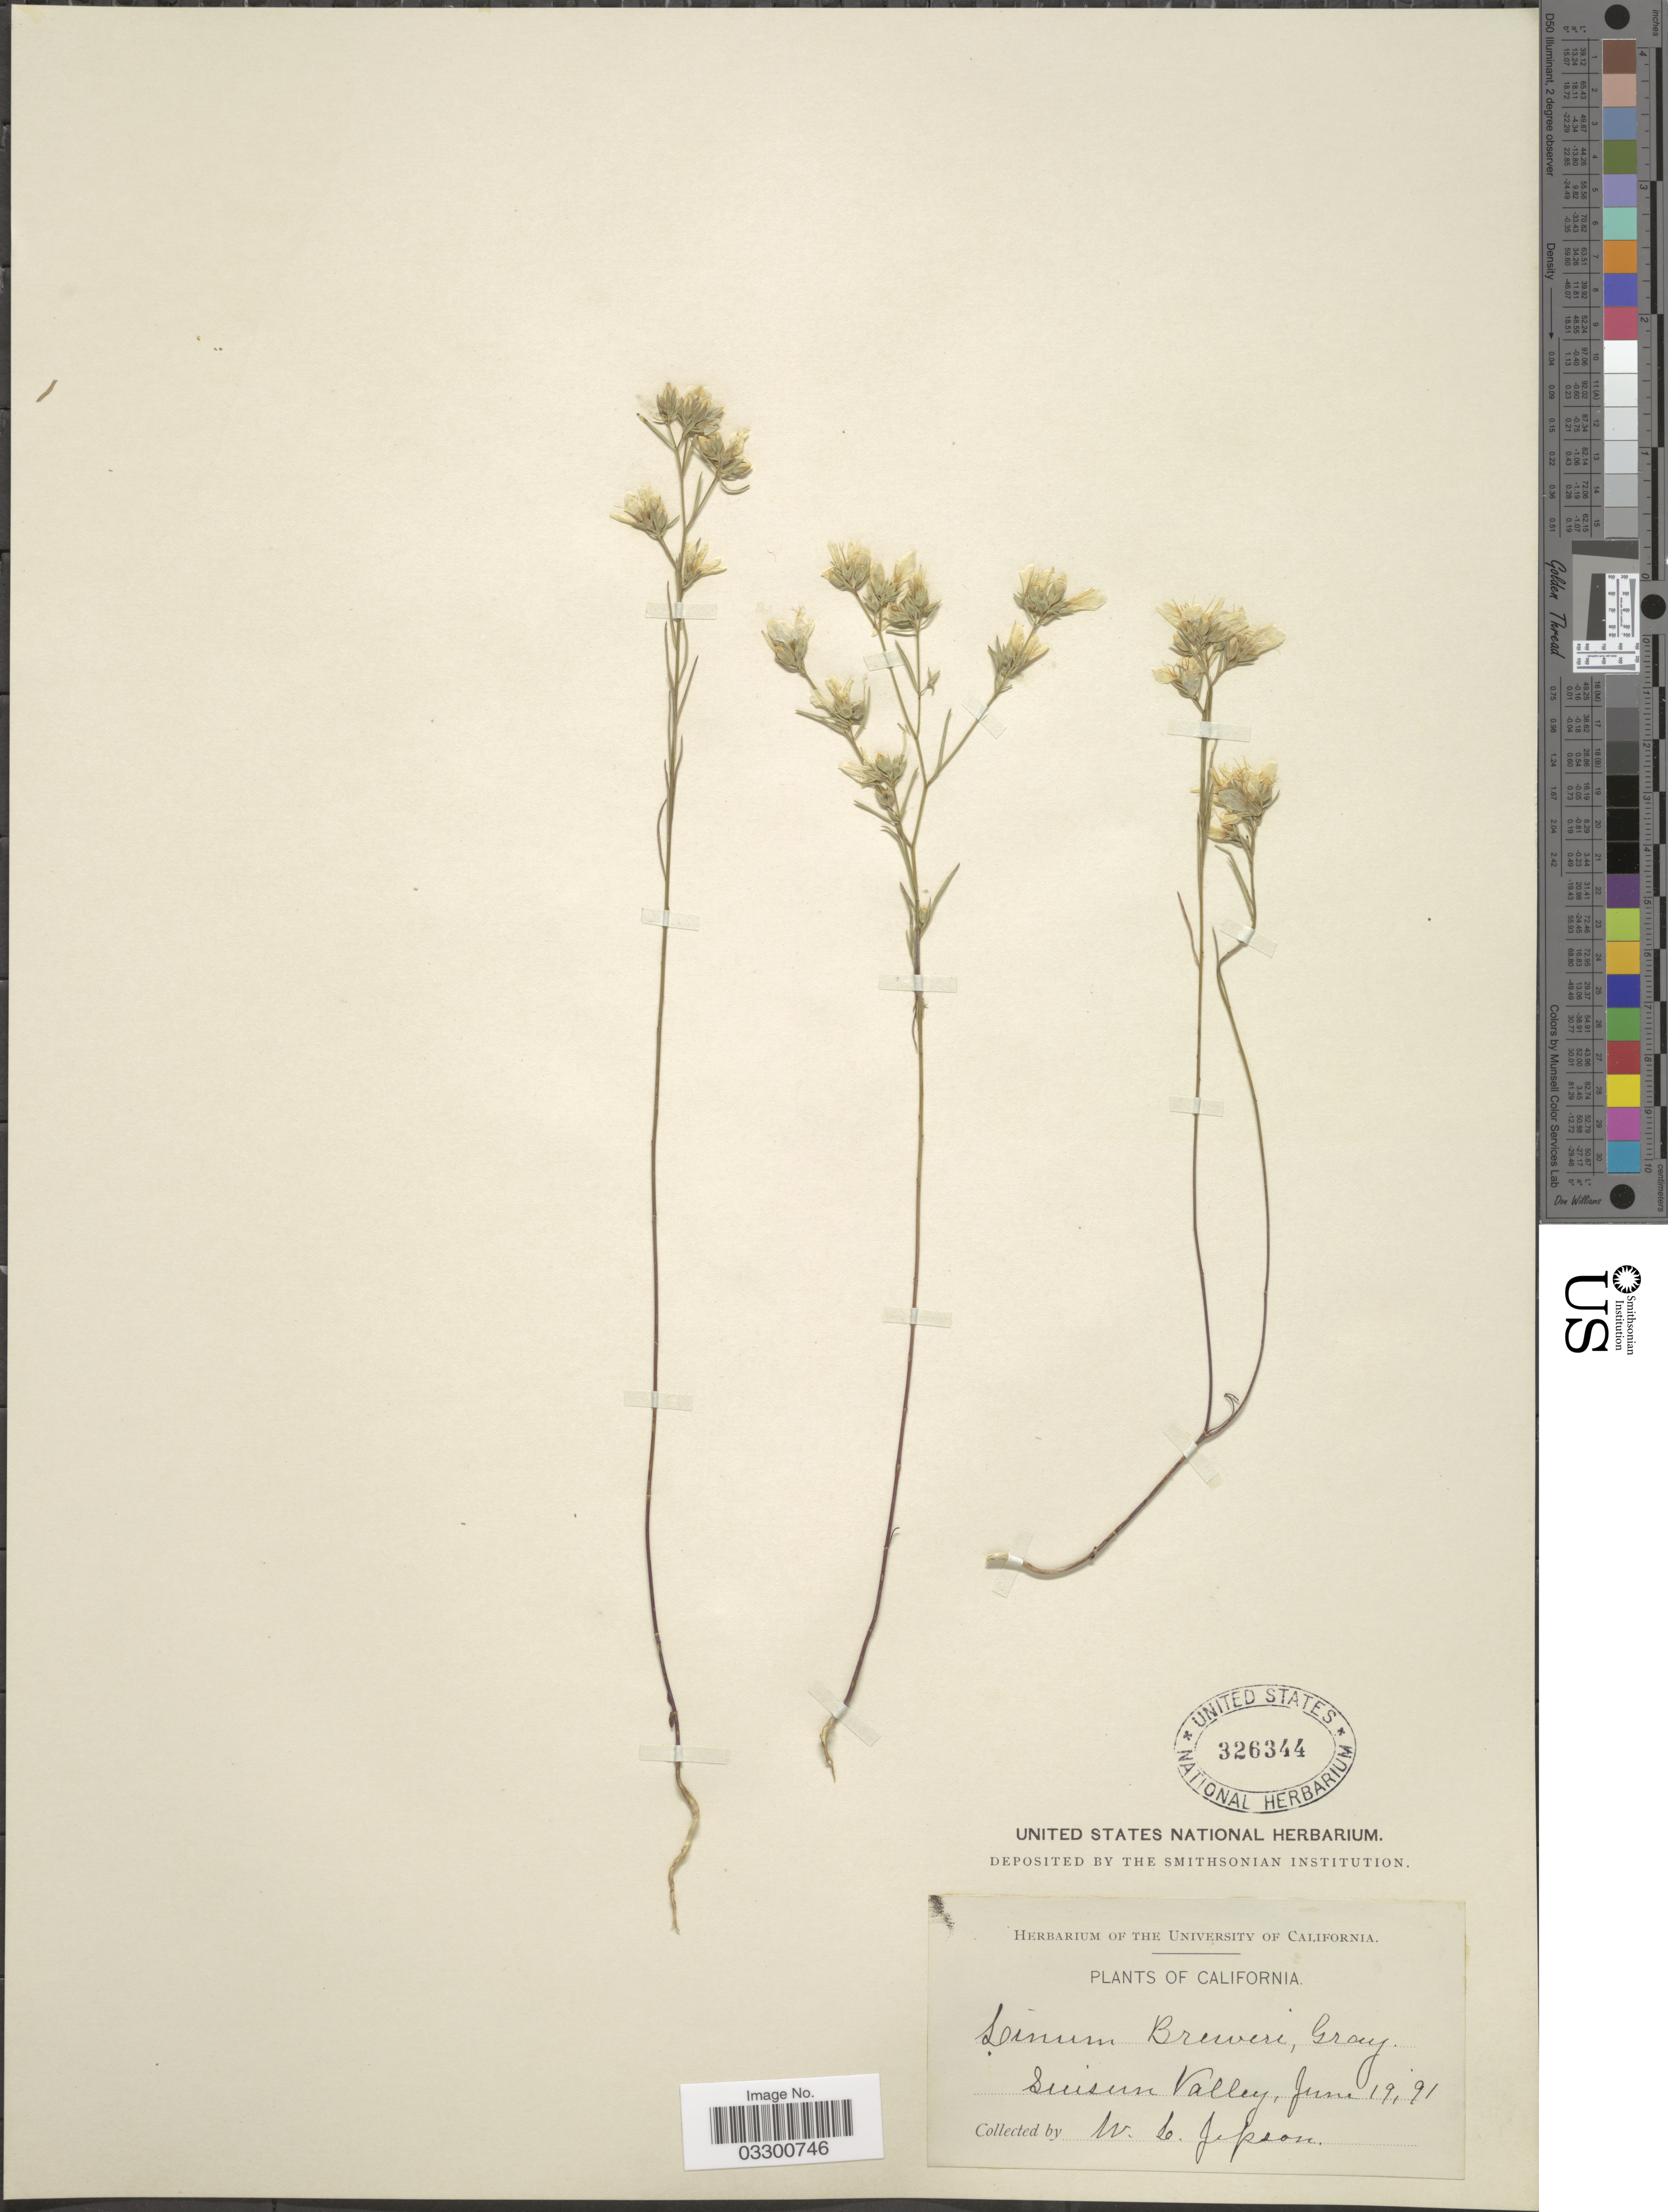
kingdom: Plantae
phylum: Tracheophyta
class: Magnoliopsida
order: Malpighiales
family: Linaceae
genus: Hesperolinon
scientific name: Hesperolinon breweri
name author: (A. Gray) Small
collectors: W. L. Jepson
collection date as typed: Transcribed d/m/y: 19/6/91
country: United States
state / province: California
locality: Suisun Valley.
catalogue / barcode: US 326344